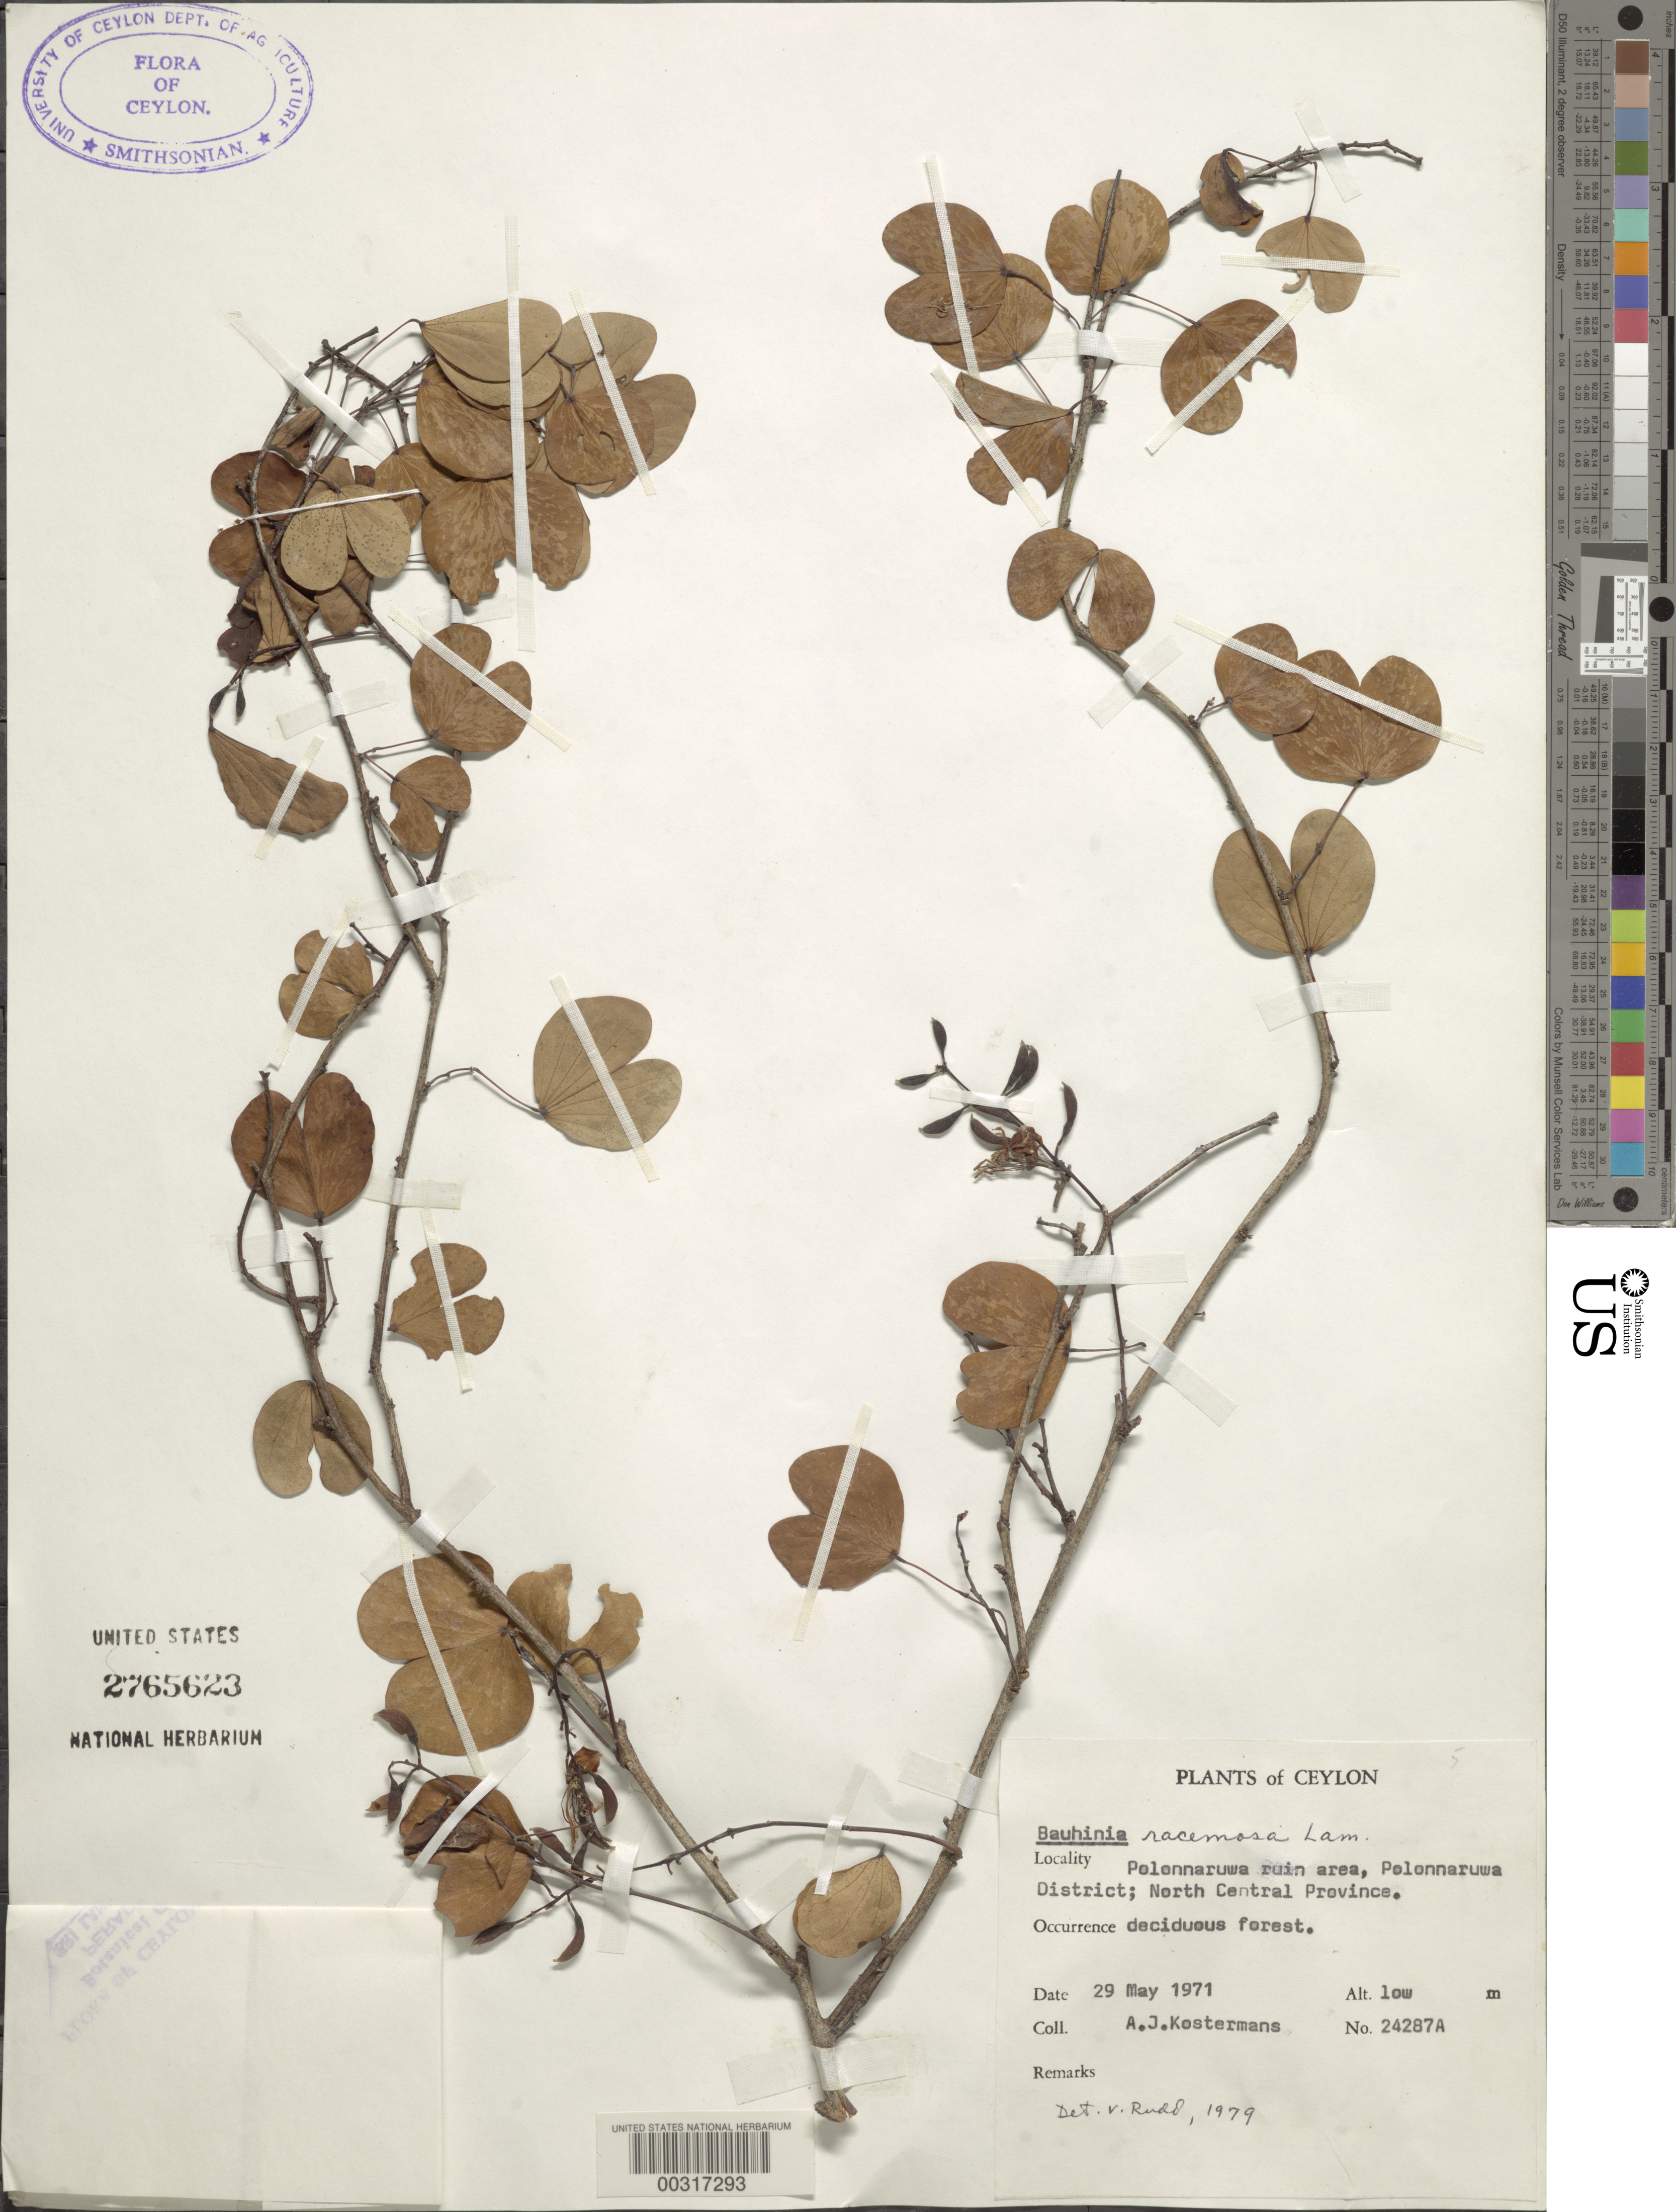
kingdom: Plantae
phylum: Tracheophyta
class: Magnoliopsida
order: Fabales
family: Fabaceae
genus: Bauhinia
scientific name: Bauhinia racemosa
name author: Lam.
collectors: A. J. G. Kostermans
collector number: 24287a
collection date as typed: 29 May 1971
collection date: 1971-05-29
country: Sri Lanka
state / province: North Central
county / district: Polonnaruwa Dist.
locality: Polonnaruwa ruin area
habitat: Deciduous forest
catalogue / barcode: US 2765623